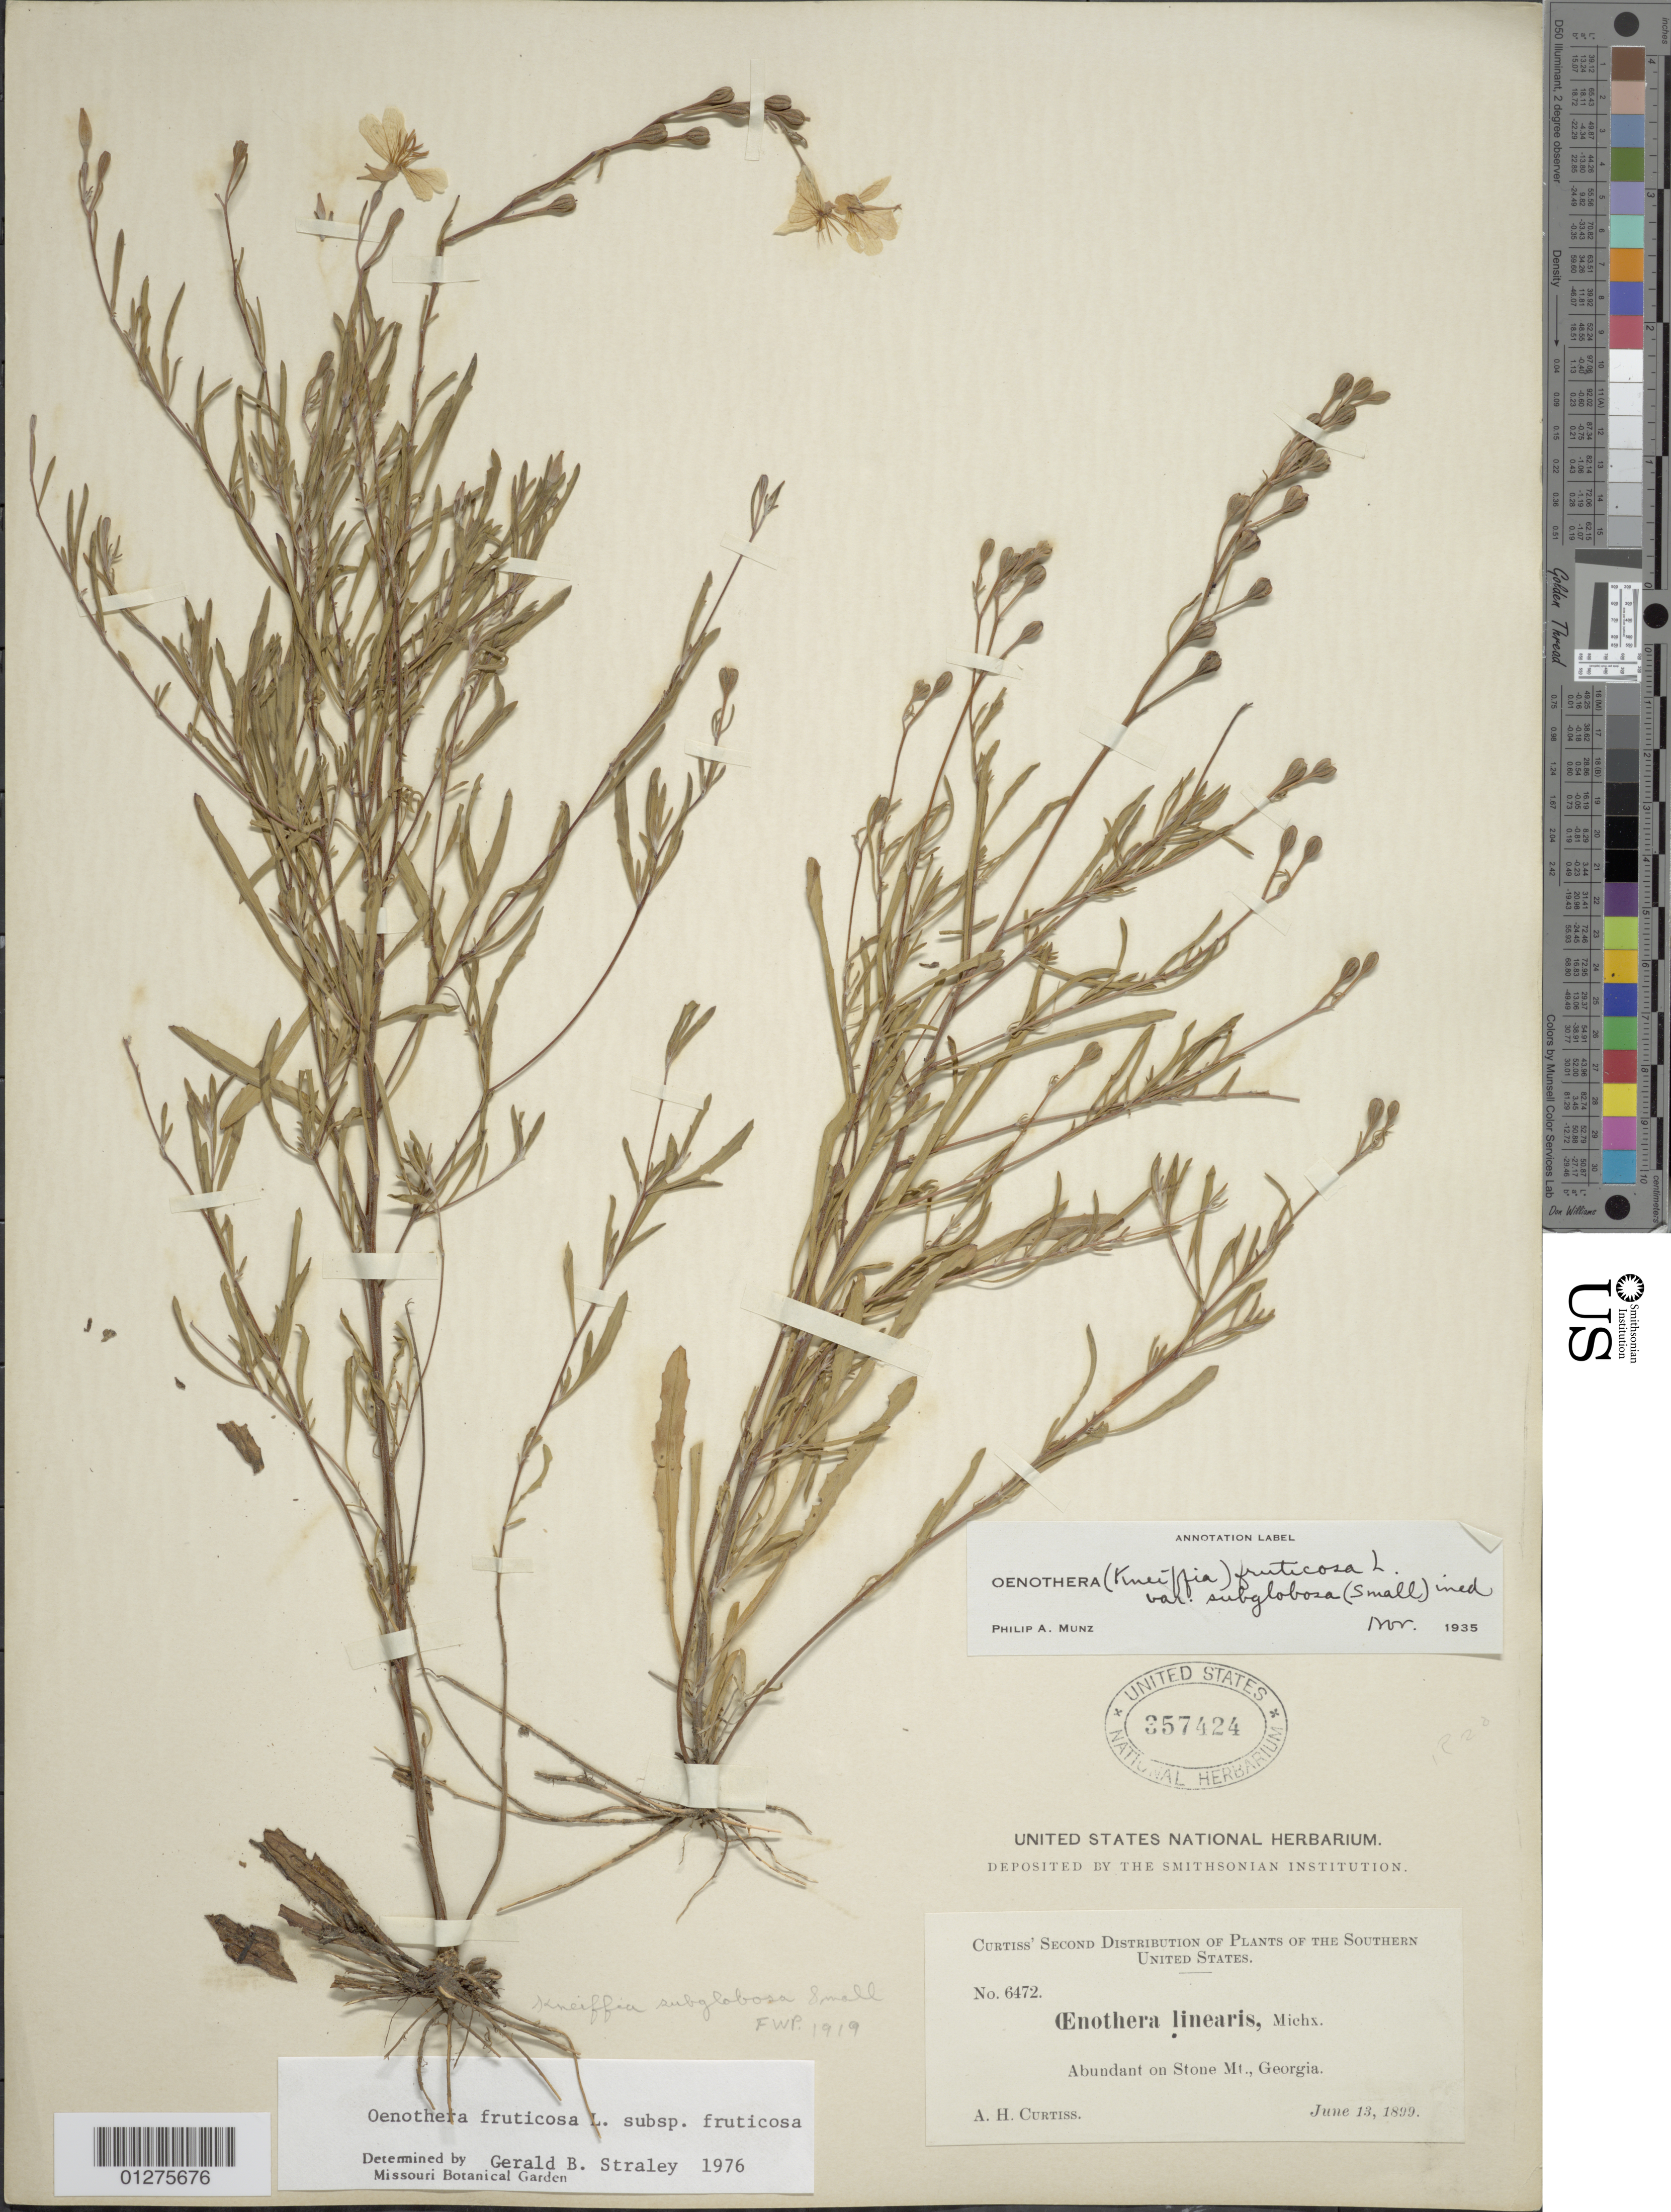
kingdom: Plantae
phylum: Tracheophyta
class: Magnoliopsida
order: Myrtales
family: Onagraceae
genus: Oenothera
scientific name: Oenothera fruticosa subsp. fruticosa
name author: L.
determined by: Straley, G. B.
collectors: A. H. Curtiss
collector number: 6472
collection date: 1899-06-13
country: United States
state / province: Georgia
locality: Mt. Georgia.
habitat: On stone.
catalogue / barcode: US 357424